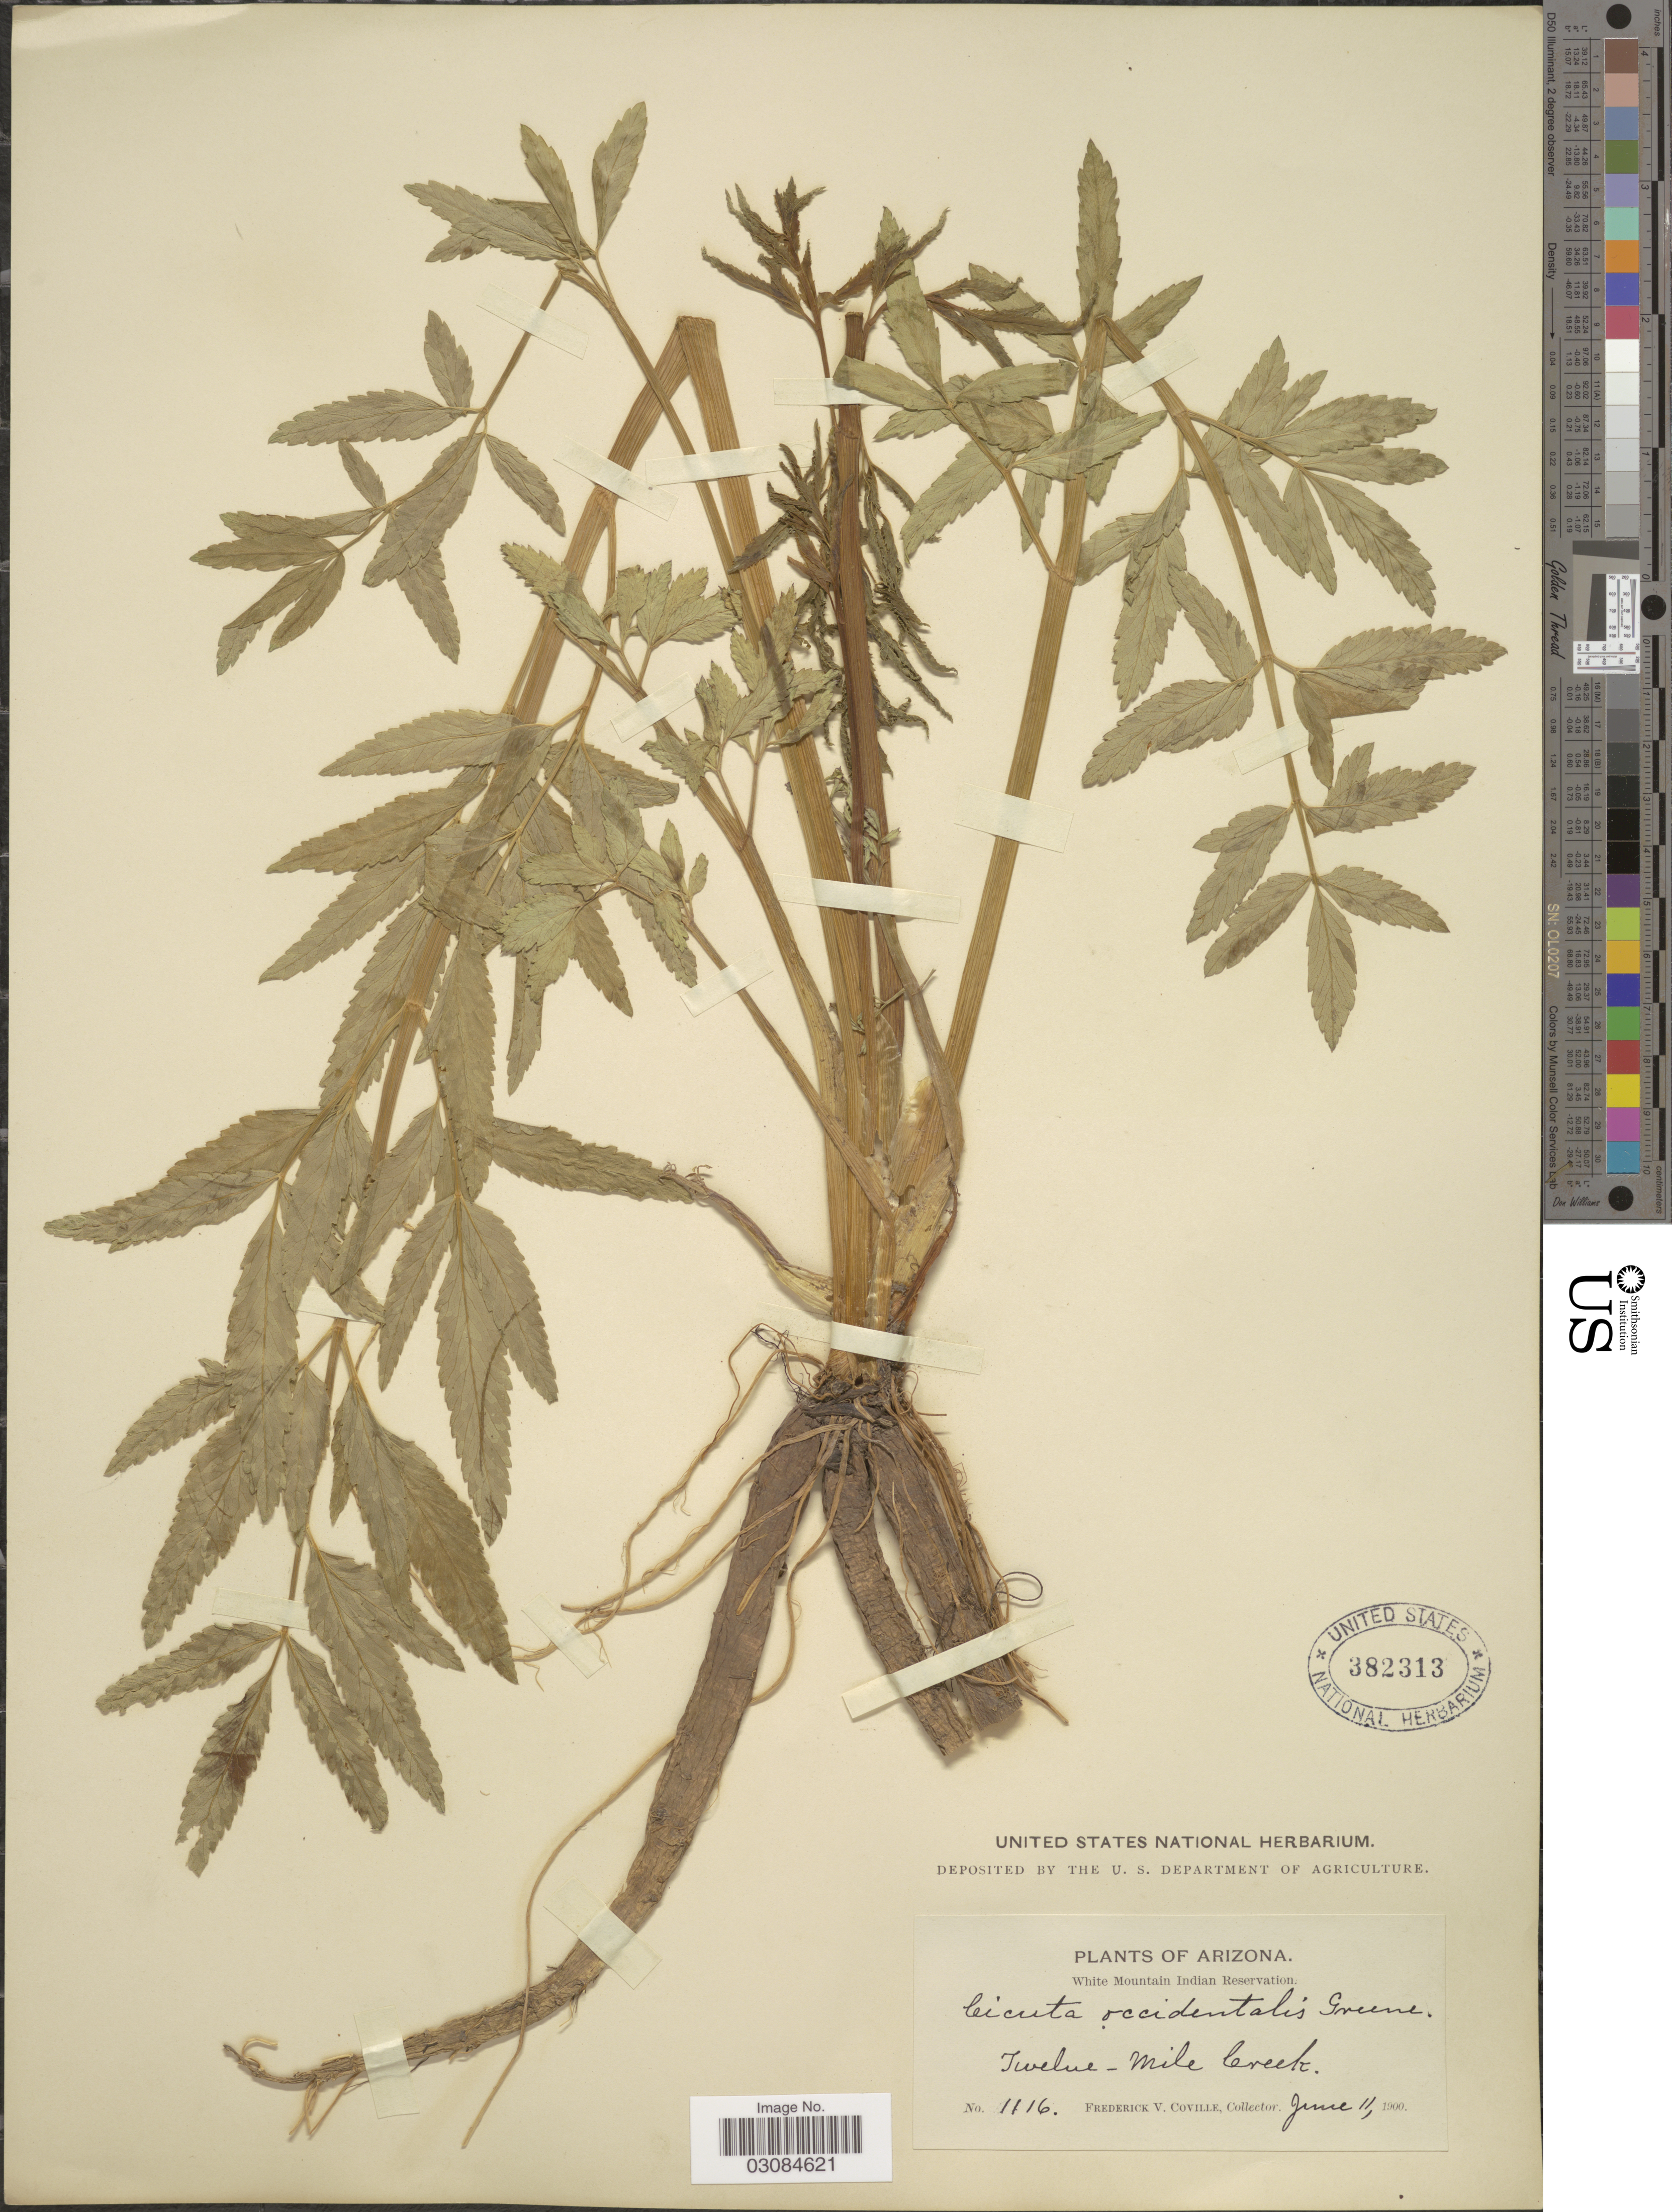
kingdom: Plantae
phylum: Tracheophyta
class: Magnoliopsida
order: Apiales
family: Apiaceae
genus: Cicuta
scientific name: Cicuta occidentalis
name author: Greene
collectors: F. V. Coville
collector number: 1116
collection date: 1900-06-11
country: United States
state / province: Arizona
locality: White Mountain Indian Reservation. Twelve - Mile Creek.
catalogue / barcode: US 382313